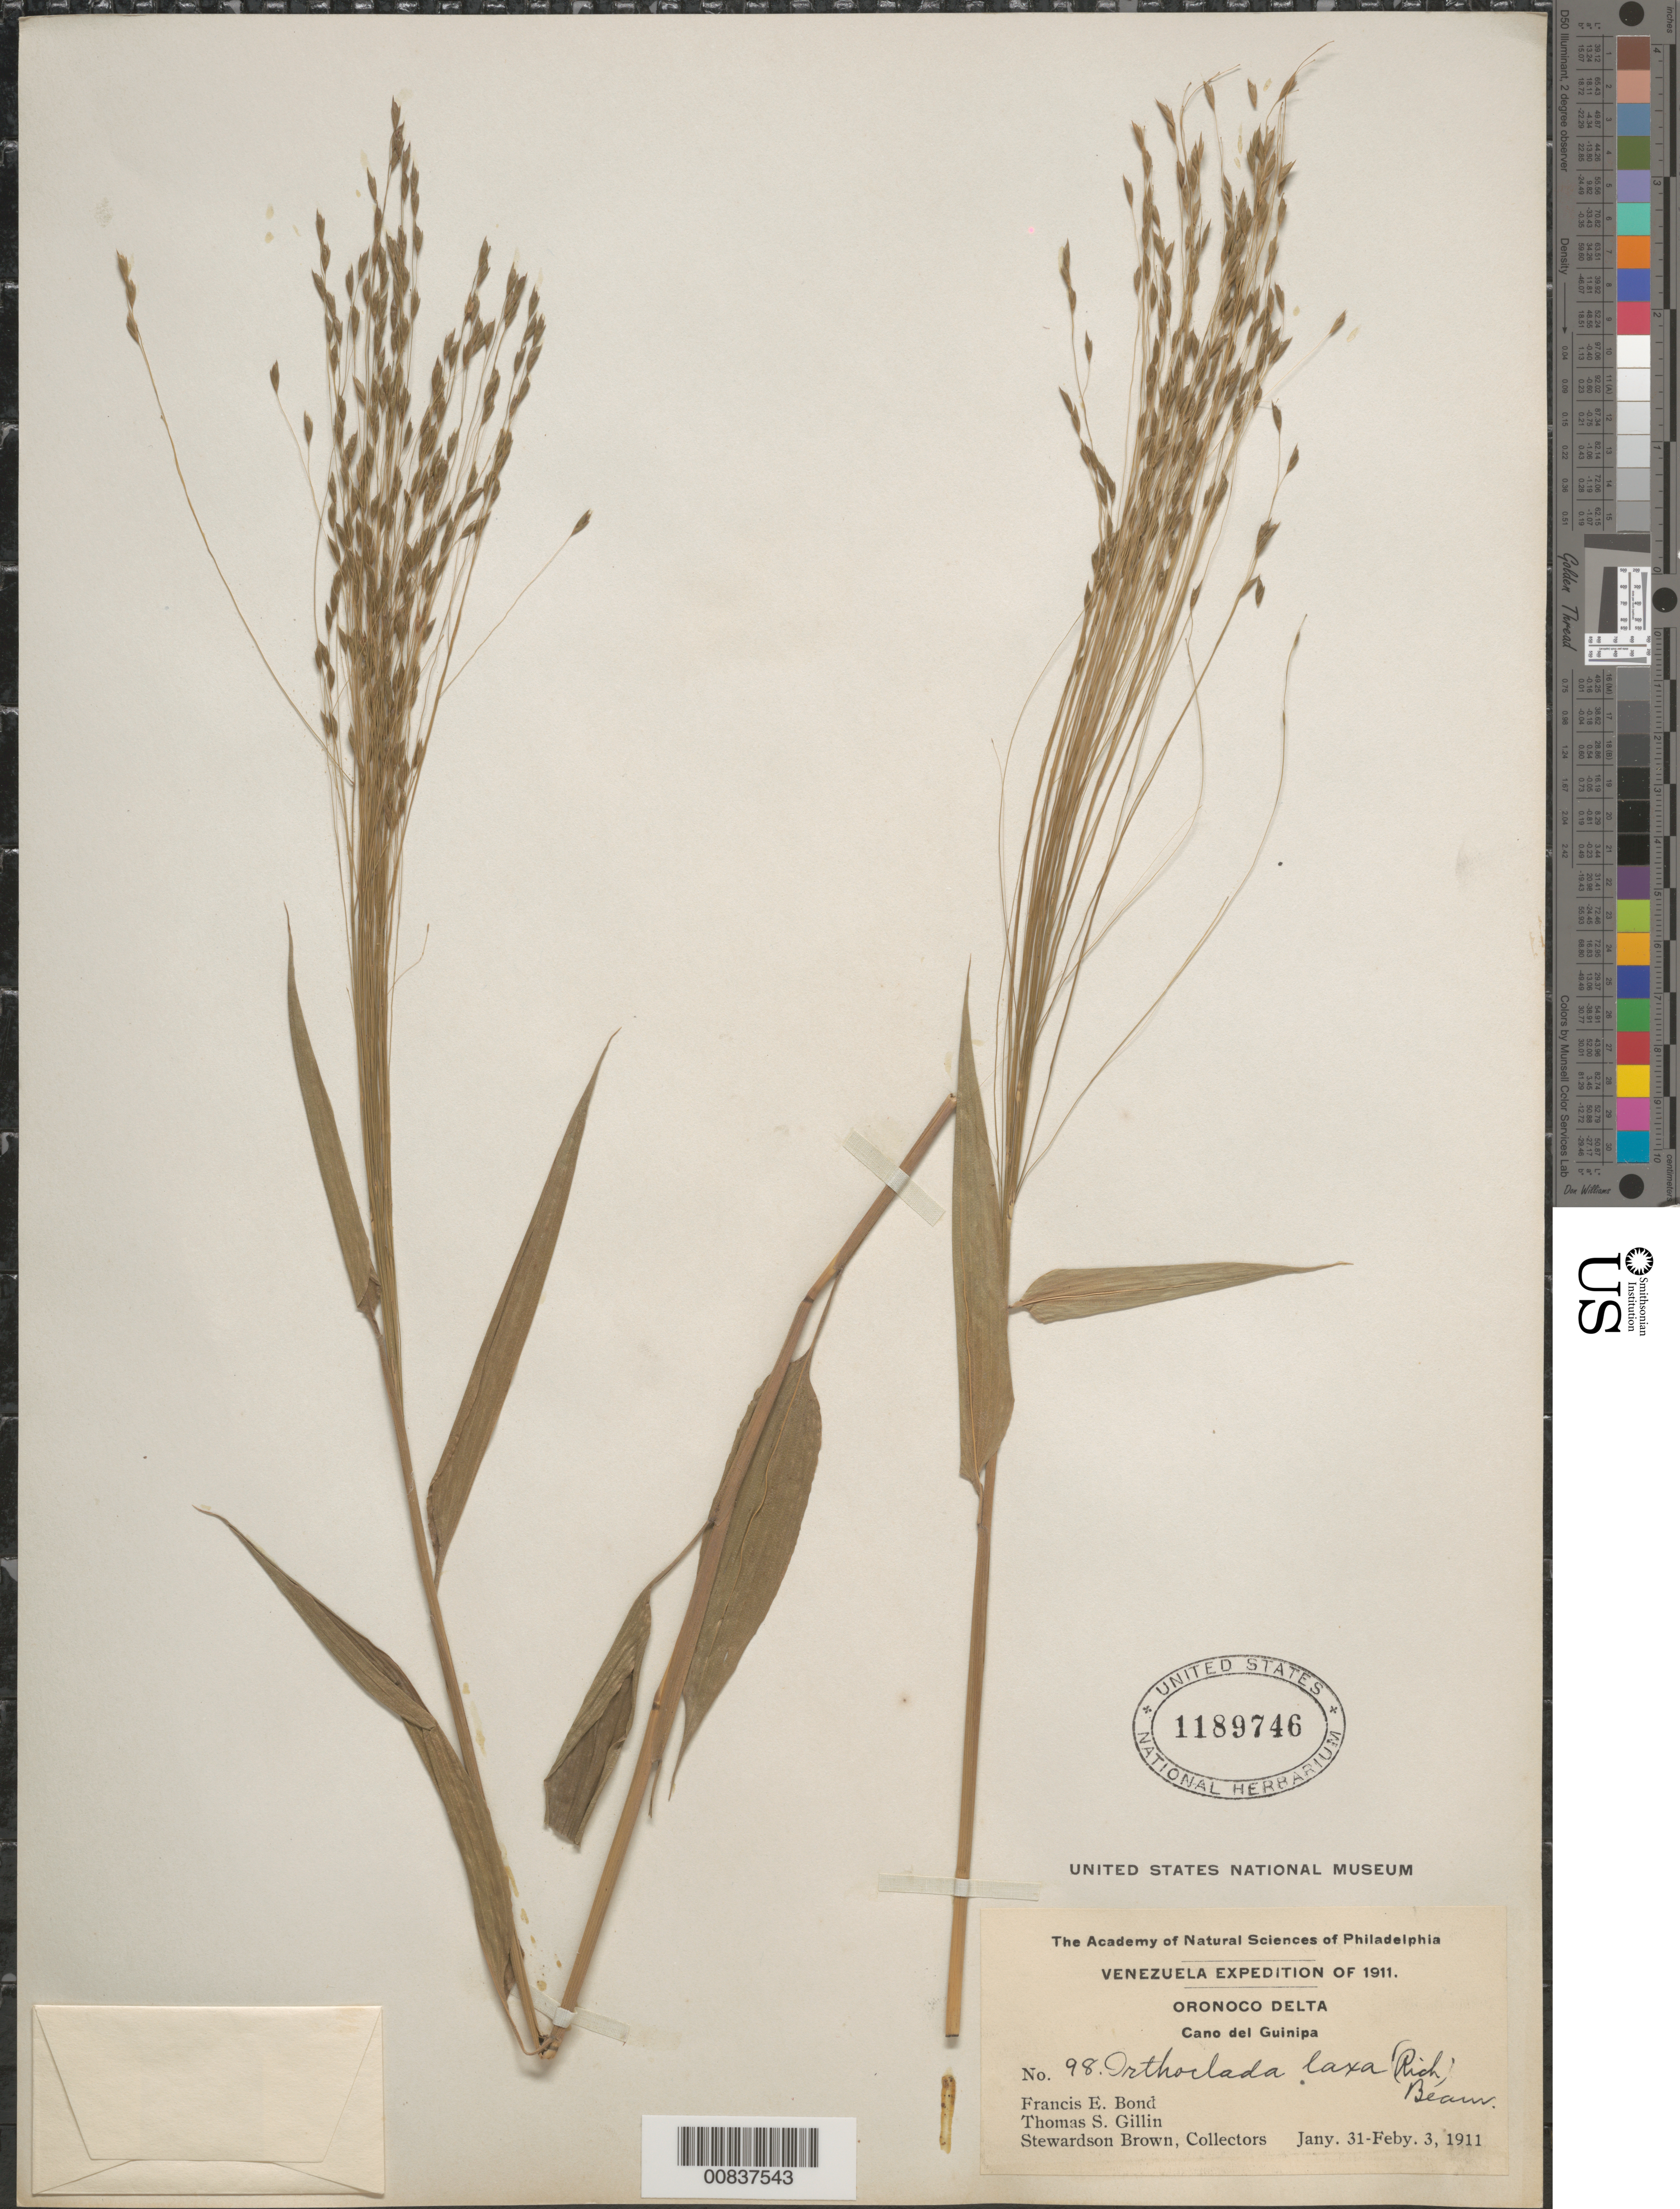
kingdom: Plantae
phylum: Tracheophyta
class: Liliopsida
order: Poales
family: Poaceae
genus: Orthoclada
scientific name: Orthoclada laxa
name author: P. Beauv.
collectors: F. Bond, T. Gillin & S. Brown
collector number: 98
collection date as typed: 31 January -3 February 1911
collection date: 1911-01-31/1911-02-03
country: Venezuela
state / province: Monagas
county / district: Maturin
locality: Oronoco Delta along Rio Guanipa, including Indian and Creole villages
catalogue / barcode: US 1189746